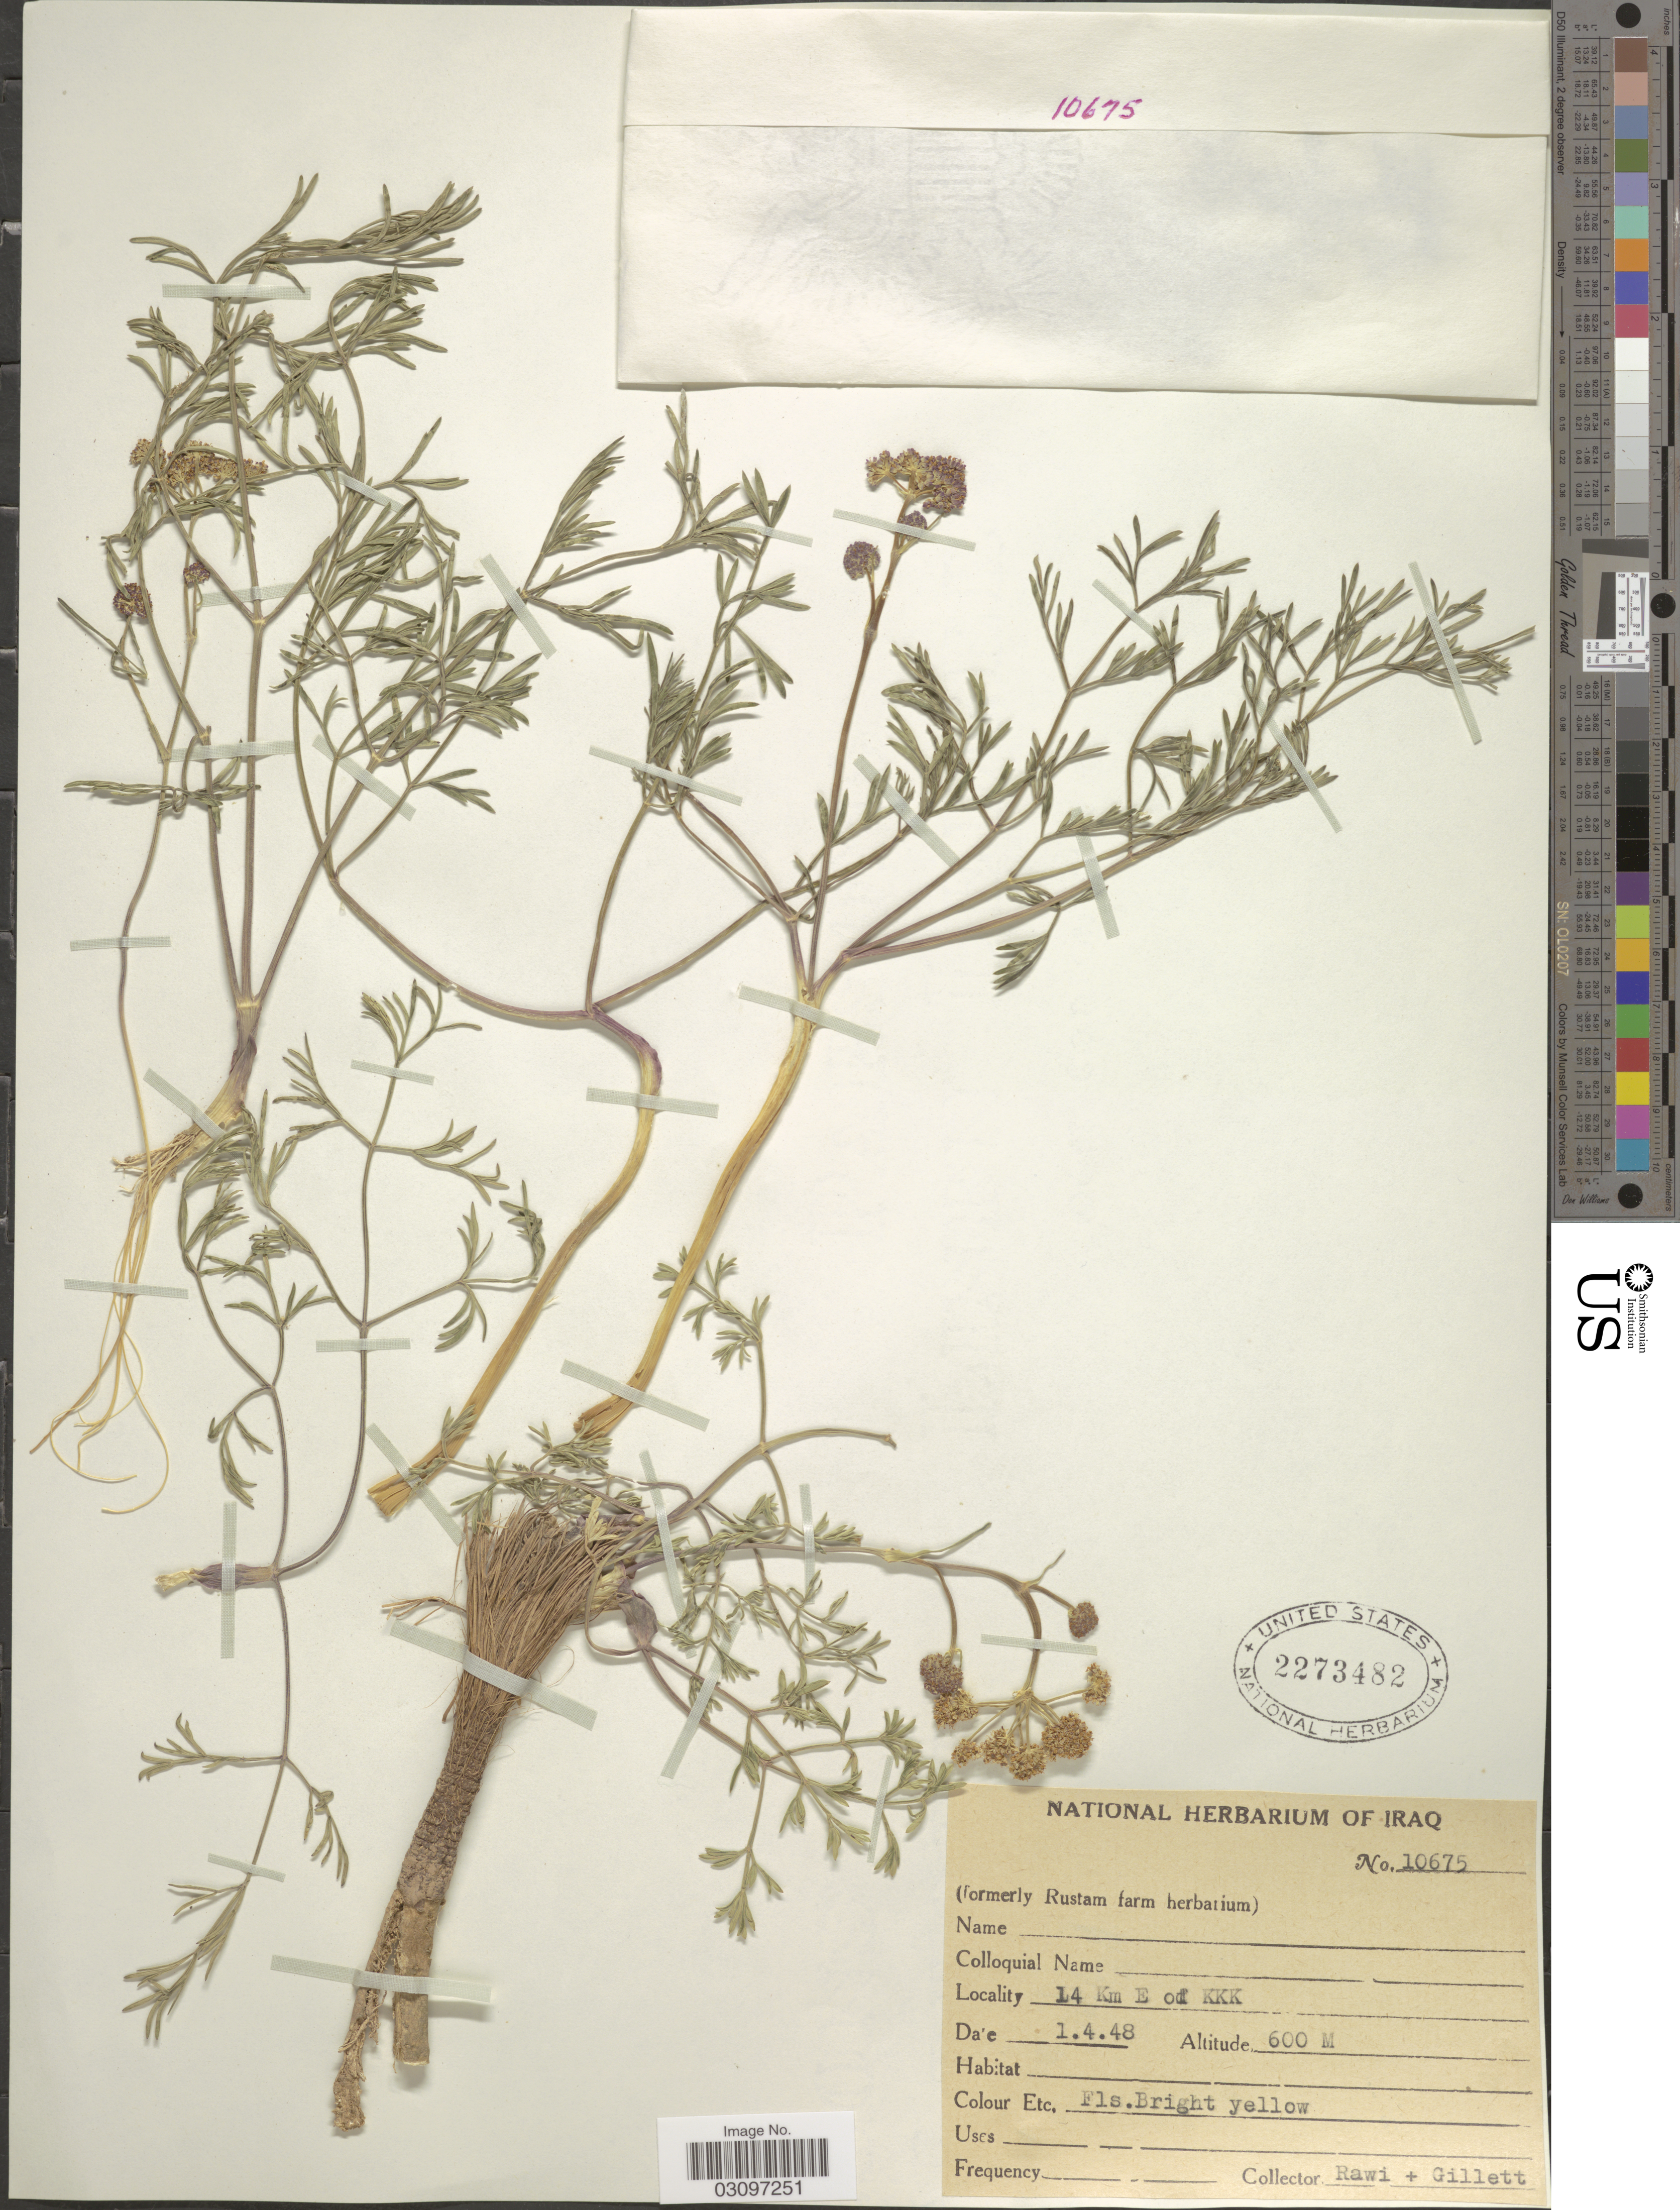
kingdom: Plantae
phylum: Tracheophyta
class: Magnoliopsida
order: Apiales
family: Apiaceae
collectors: -. Rawi & Gillett, --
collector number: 10675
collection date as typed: Transcribed d/m/y: 1/4/48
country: Iraq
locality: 14 Km E of KKK.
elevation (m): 600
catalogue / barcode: US 2273482